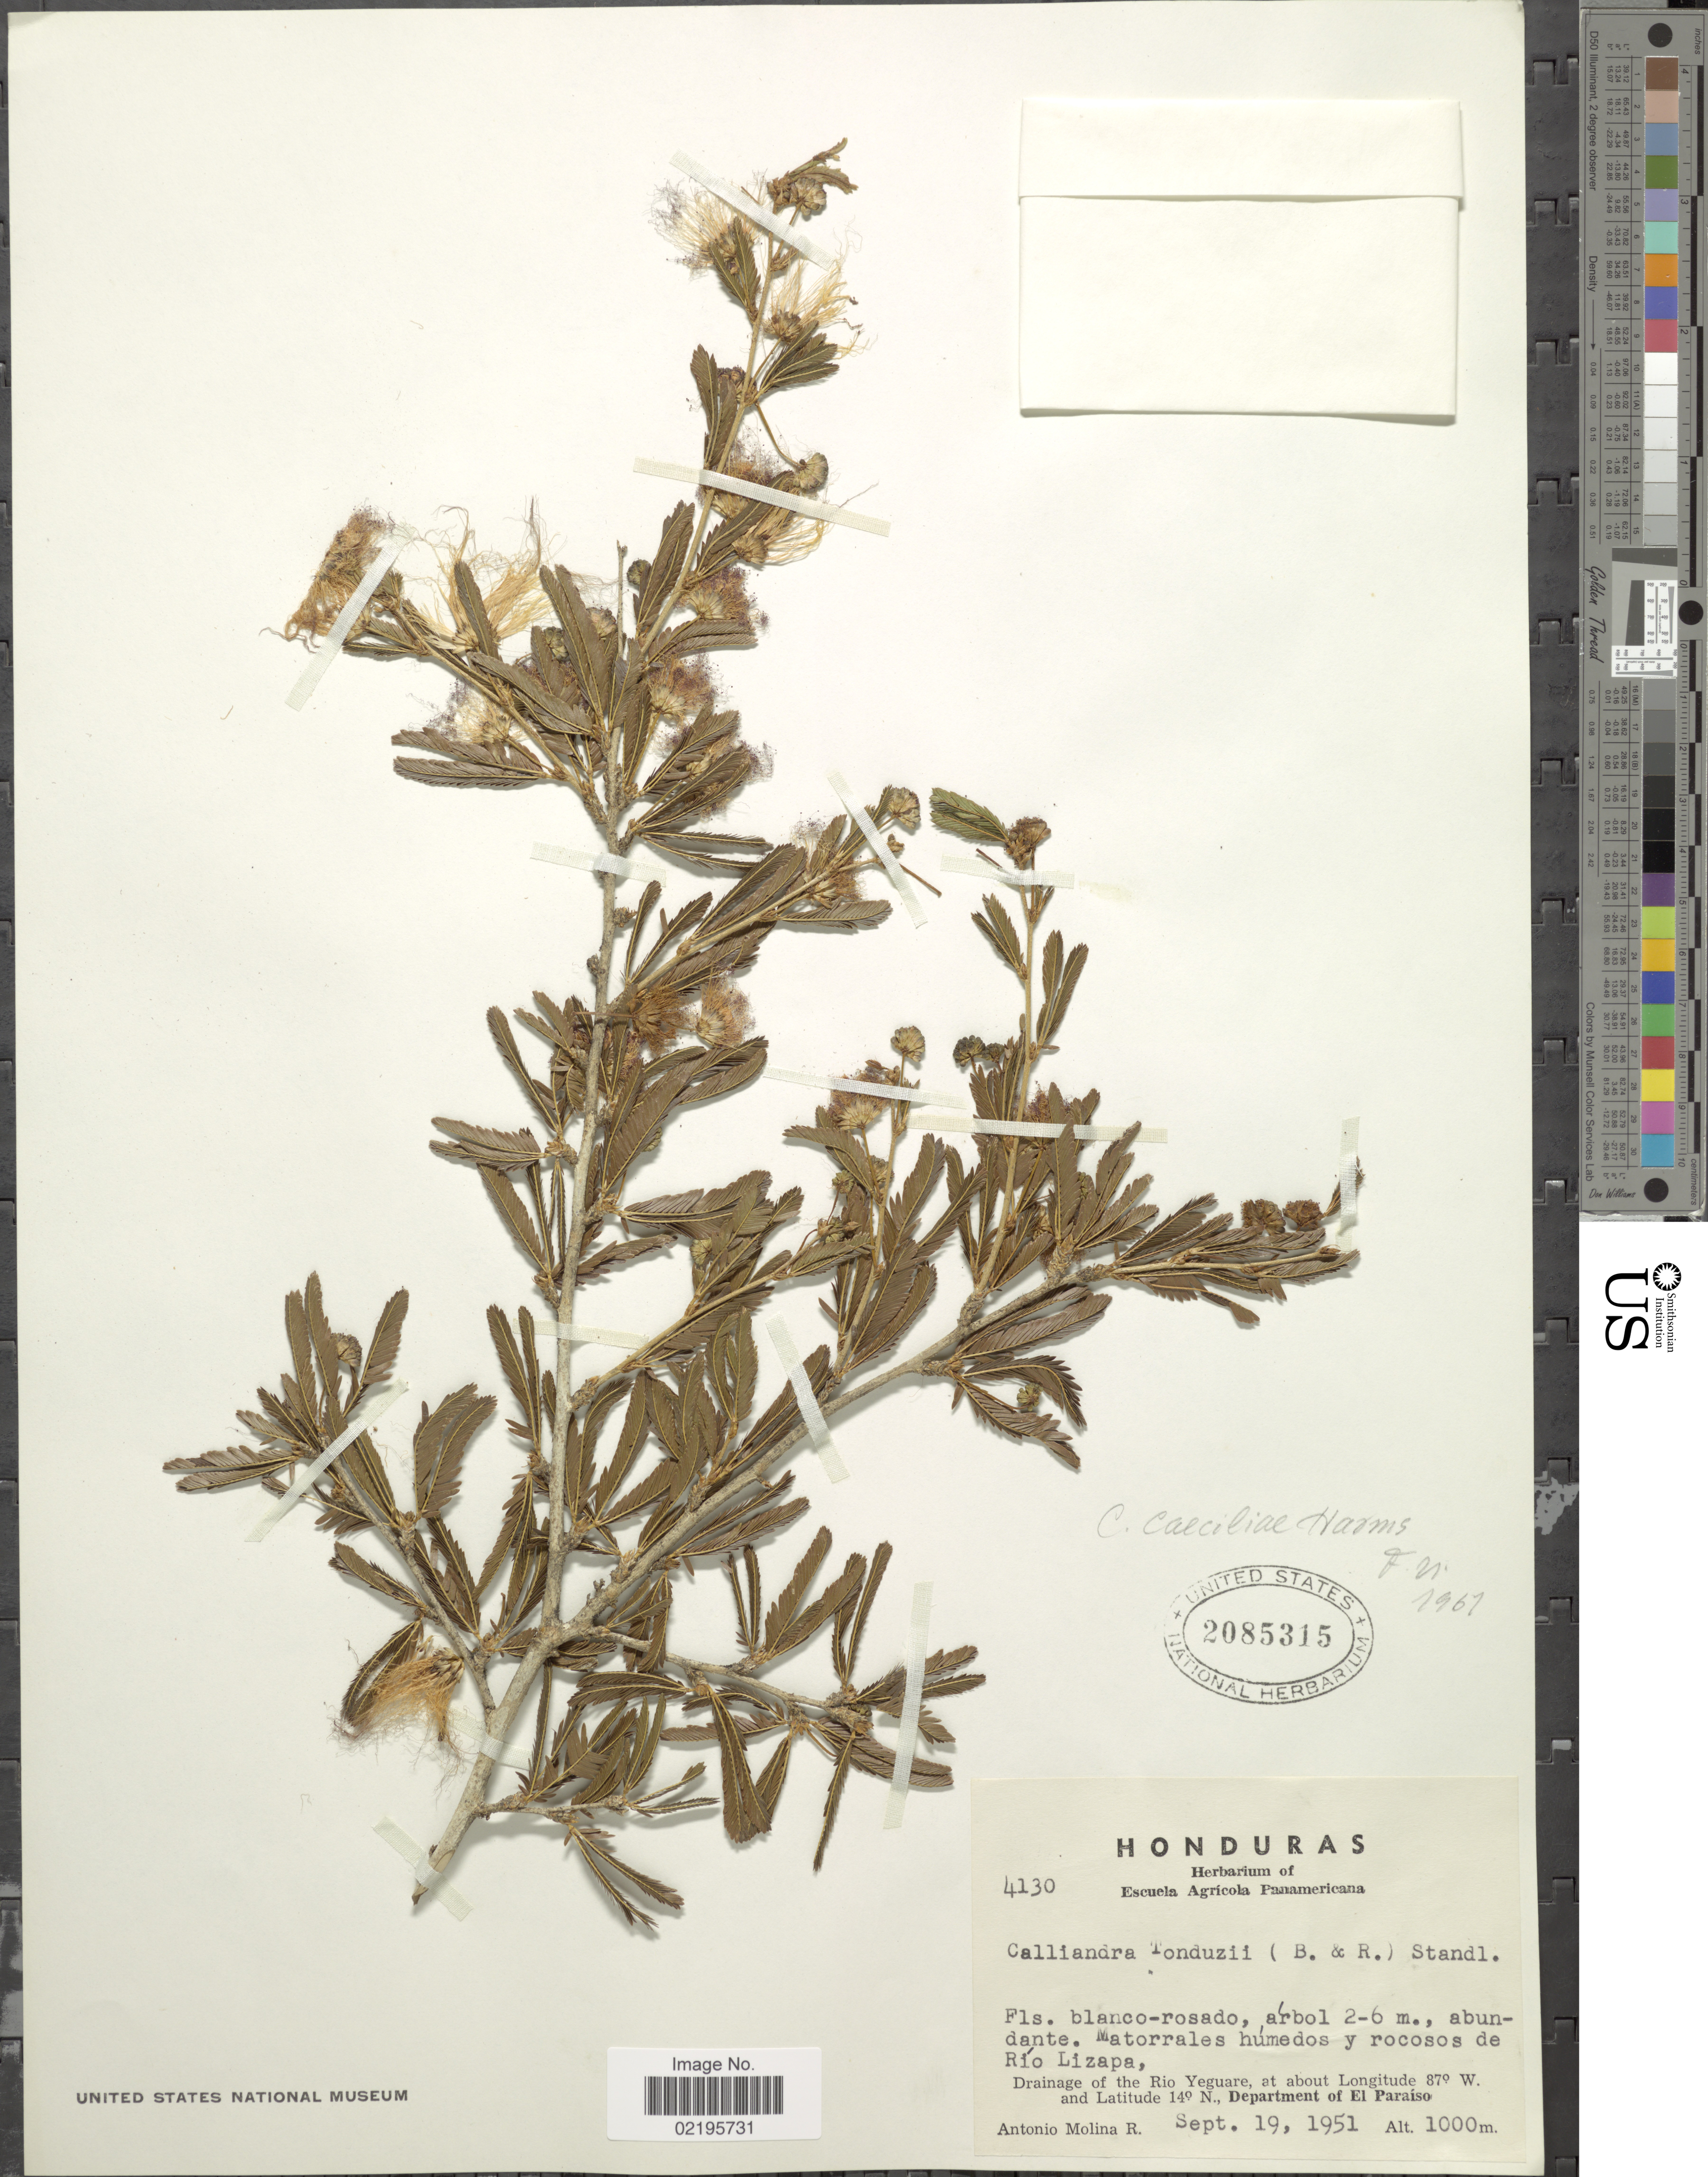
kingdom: Plantae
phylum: Tracheophyta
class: Magnoliopsida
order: Fabales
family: Fabaceae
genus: Calliandra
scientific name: Calliandra caeciliae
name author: Harms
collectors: A. Molina R.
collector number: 4130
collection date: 1951-09-19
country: Honduras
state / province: El Paraíso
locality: Matorrales humedos y rocosos de Rio Lizapa, Drainage of the Rio Yeguare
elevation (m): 1000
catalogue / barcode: US 2085315